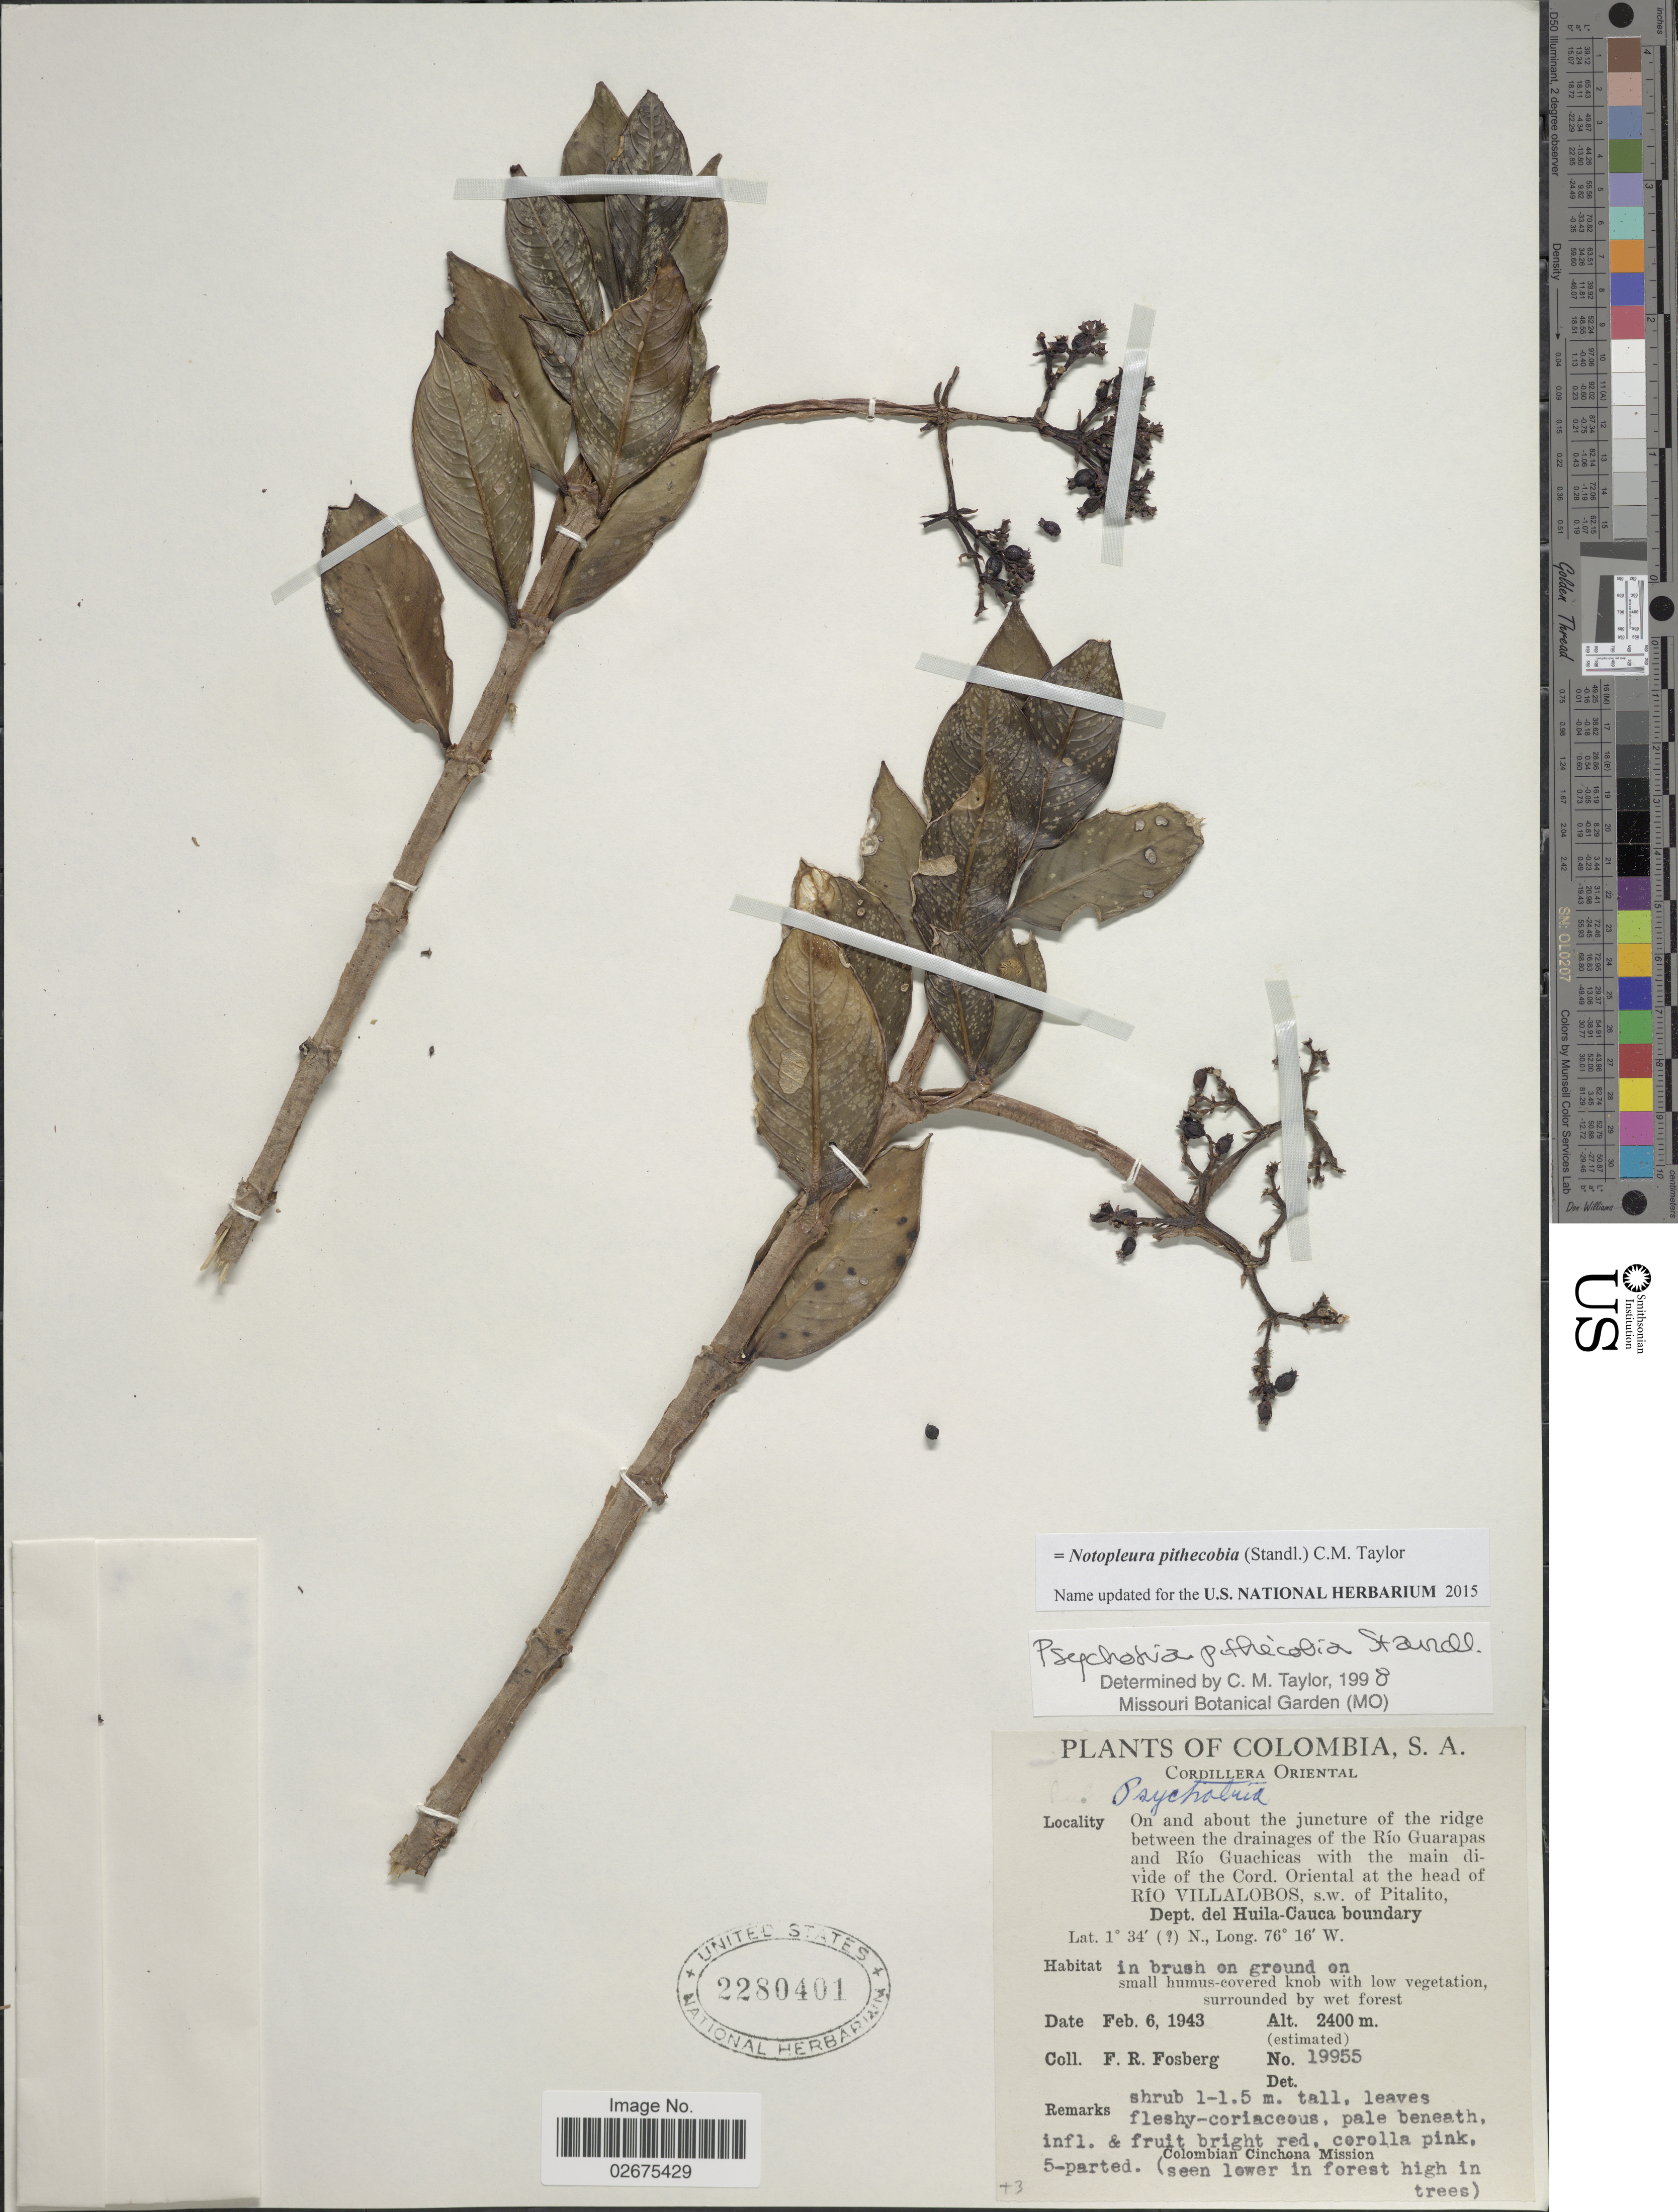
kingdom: Plantae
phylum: Tracheophyta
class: Magnoliopsida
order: Gentianales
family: Rubiaceae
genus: Notopleura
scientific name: Notopleura pithecobia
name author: (Standl.) C.M. Taylor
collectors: F. R. Fosberg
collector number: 19955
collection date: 1943-02-06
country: Colombia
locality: S.A. On and about the juncture of the ridge between the drainages of the Rio Guarapas and Rio Guachicas with the main divide of the Cord. Oriental at the head of Rio Villalobos, s.w. of Pitalito. Dept. del Huila-Cauca boundary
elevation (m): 2400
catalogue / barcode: US 2280401